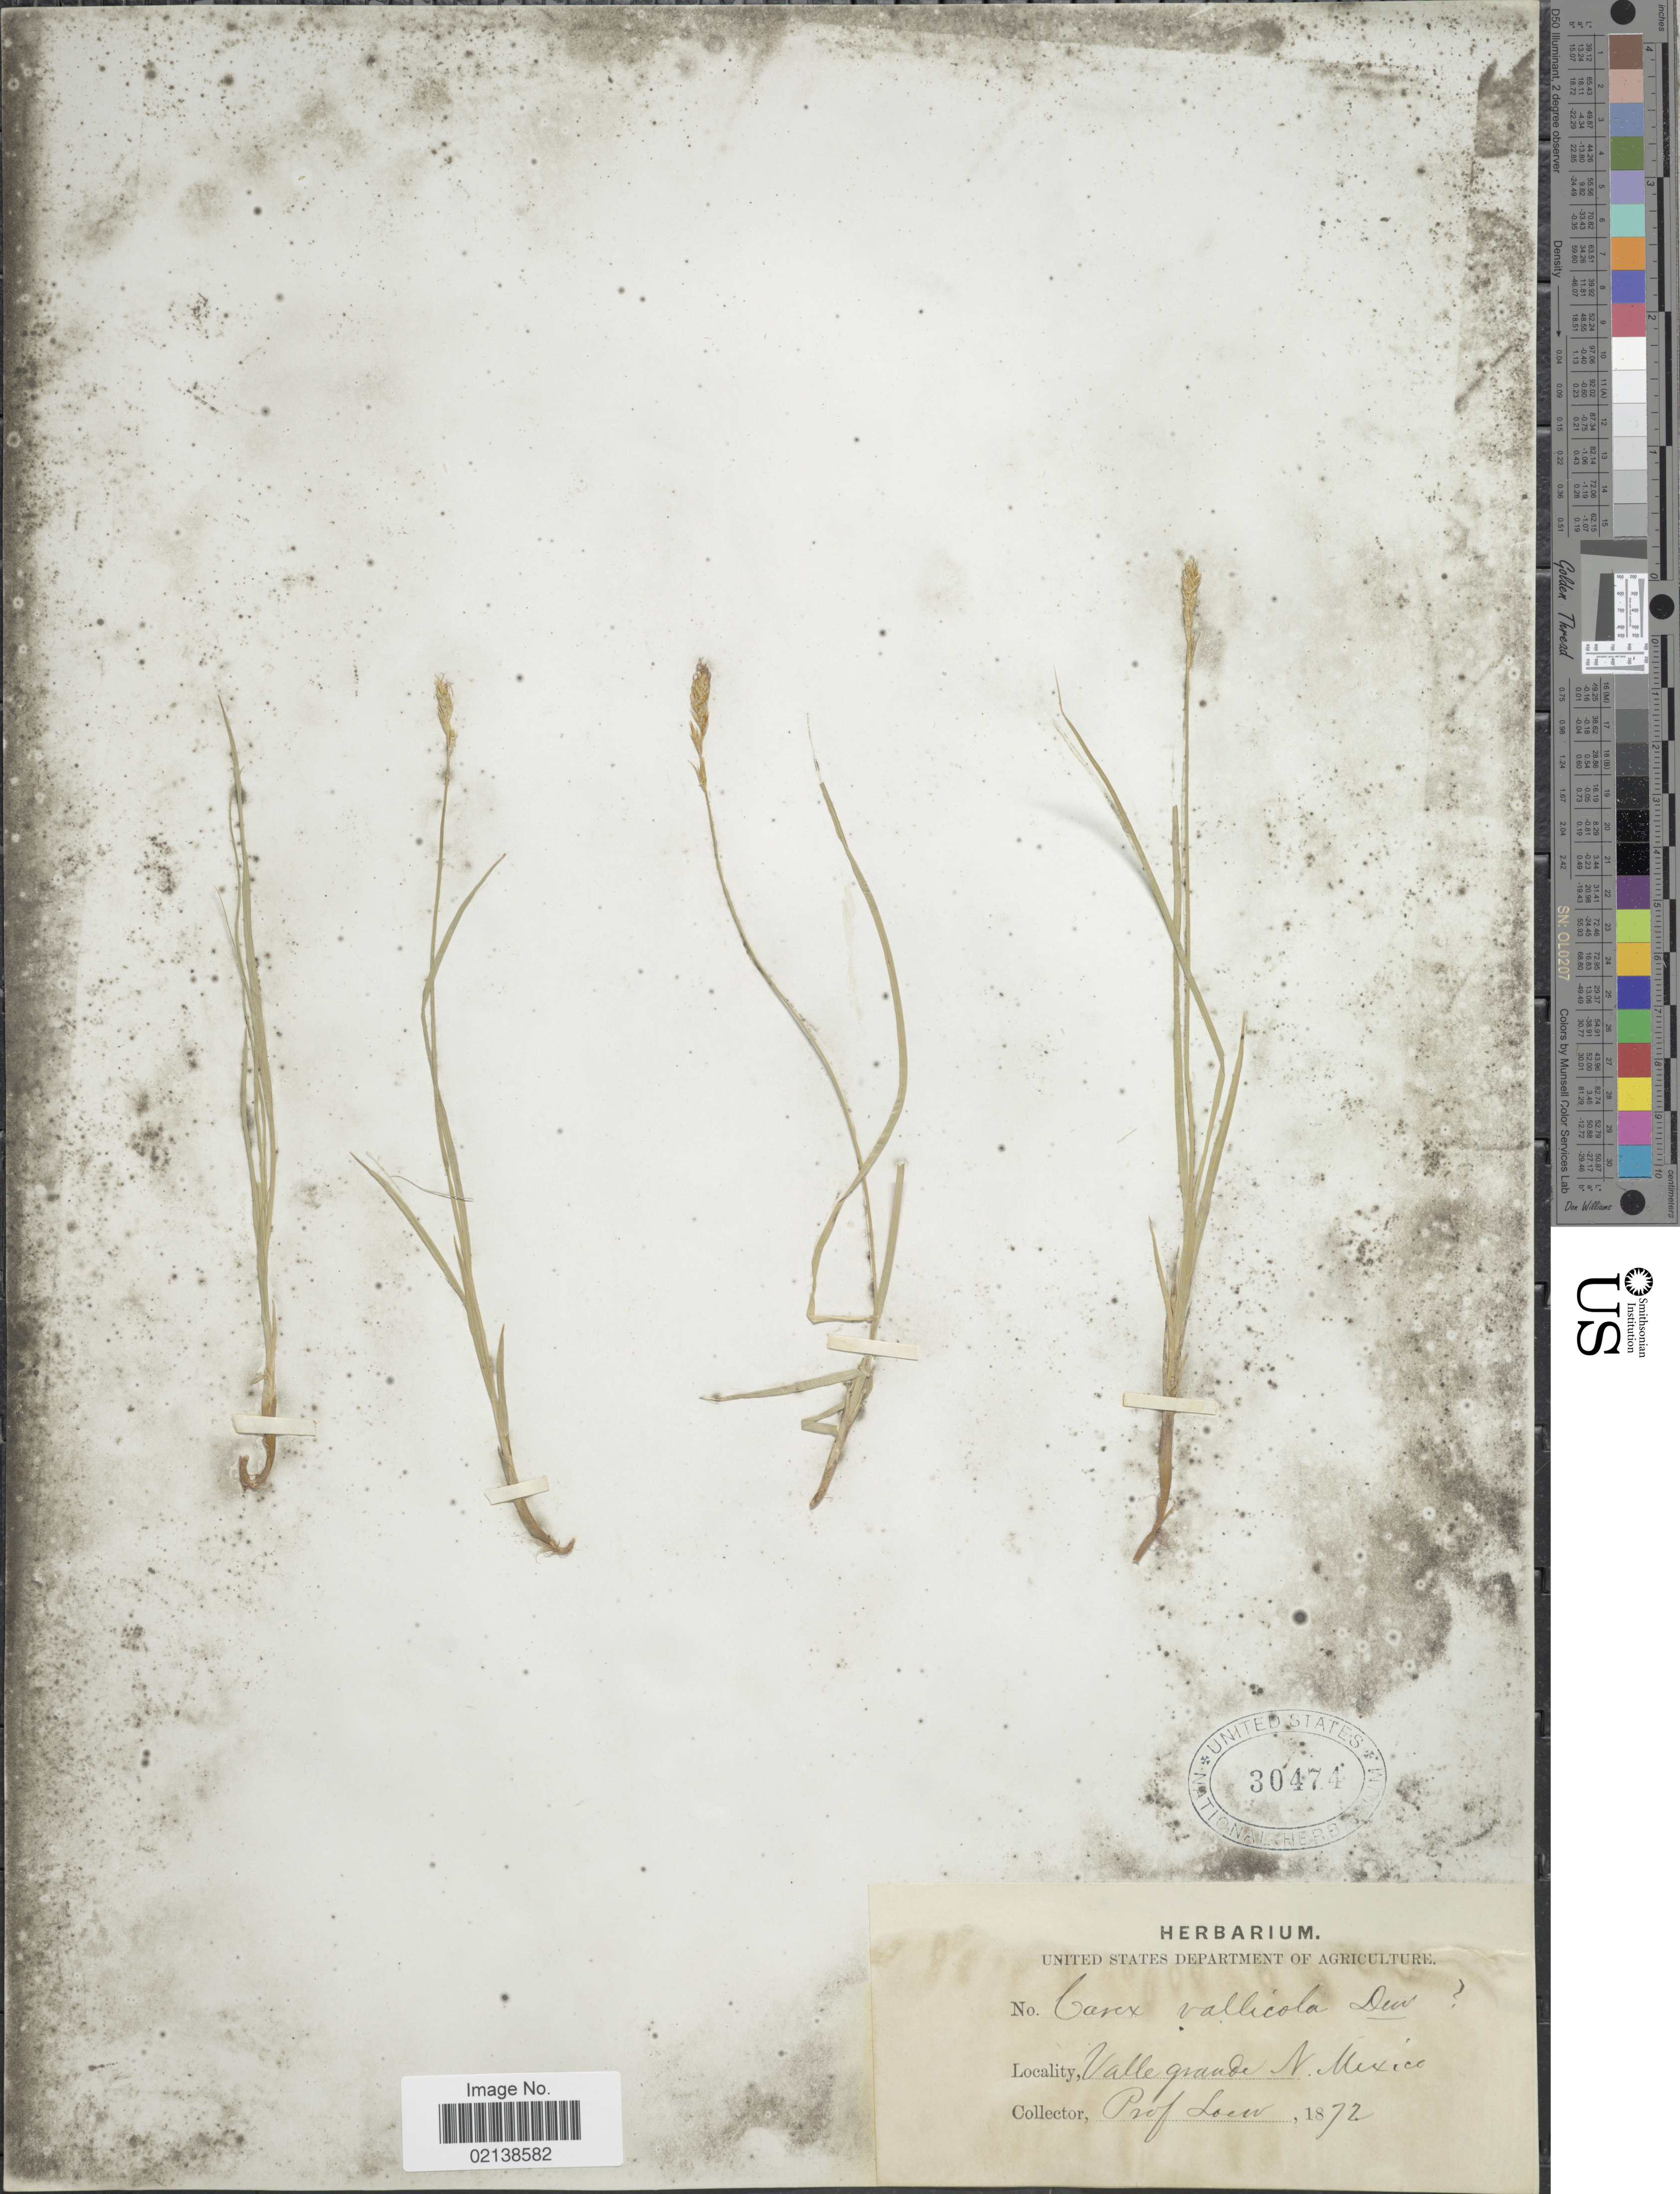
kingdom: Plantae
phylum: Tracheophyta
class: Liliopsida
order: Poales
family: Cyperaceae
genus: Carex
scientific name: Carex vallicola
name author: Dewey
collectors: Loen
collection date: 1872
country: United States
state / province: New Mexico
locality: Valle Grande, N. Mexico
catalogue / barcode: US 30474